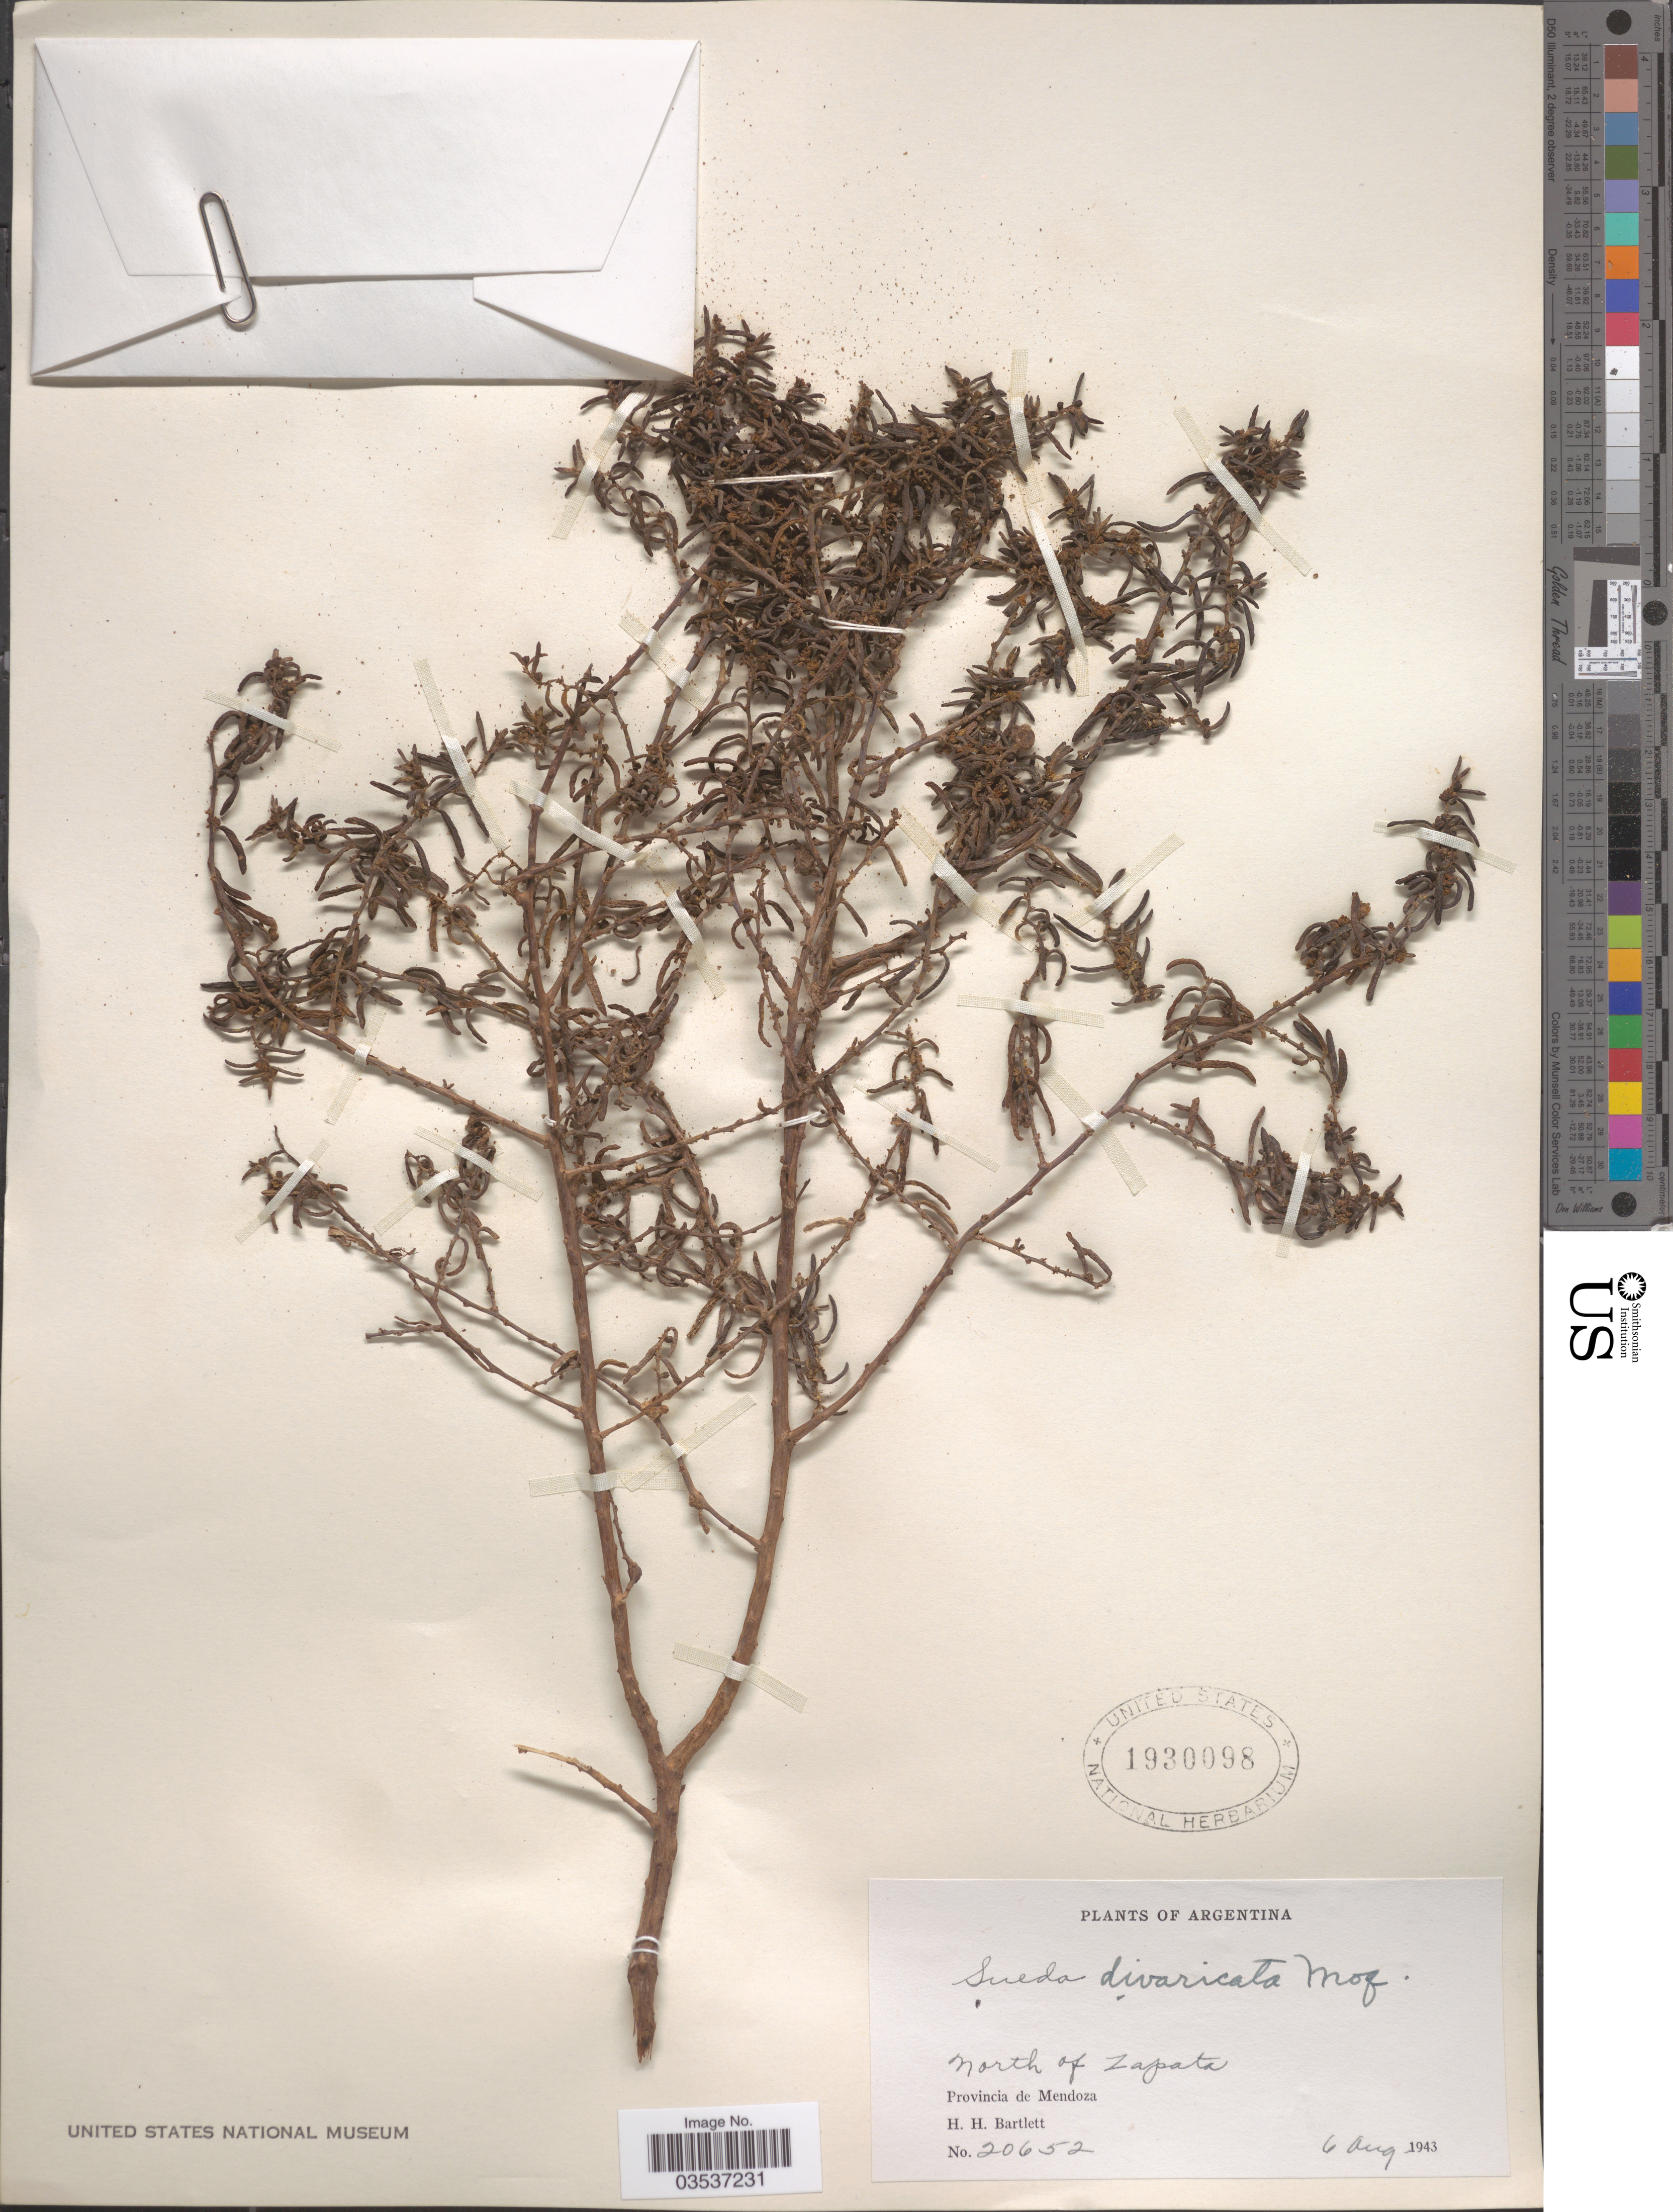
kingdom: Plantae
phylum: Tracheophyta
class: Magnoliopsida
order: Caryophyllales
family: Amaranthaceae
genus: Suaeda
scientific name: Suaeda divaricata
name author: Moq.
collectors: H. H. Bartlett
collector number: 20652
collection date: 1943-08-06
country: Argentina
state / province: Mendoza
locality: North of Zapata.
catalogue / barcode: US 1930098